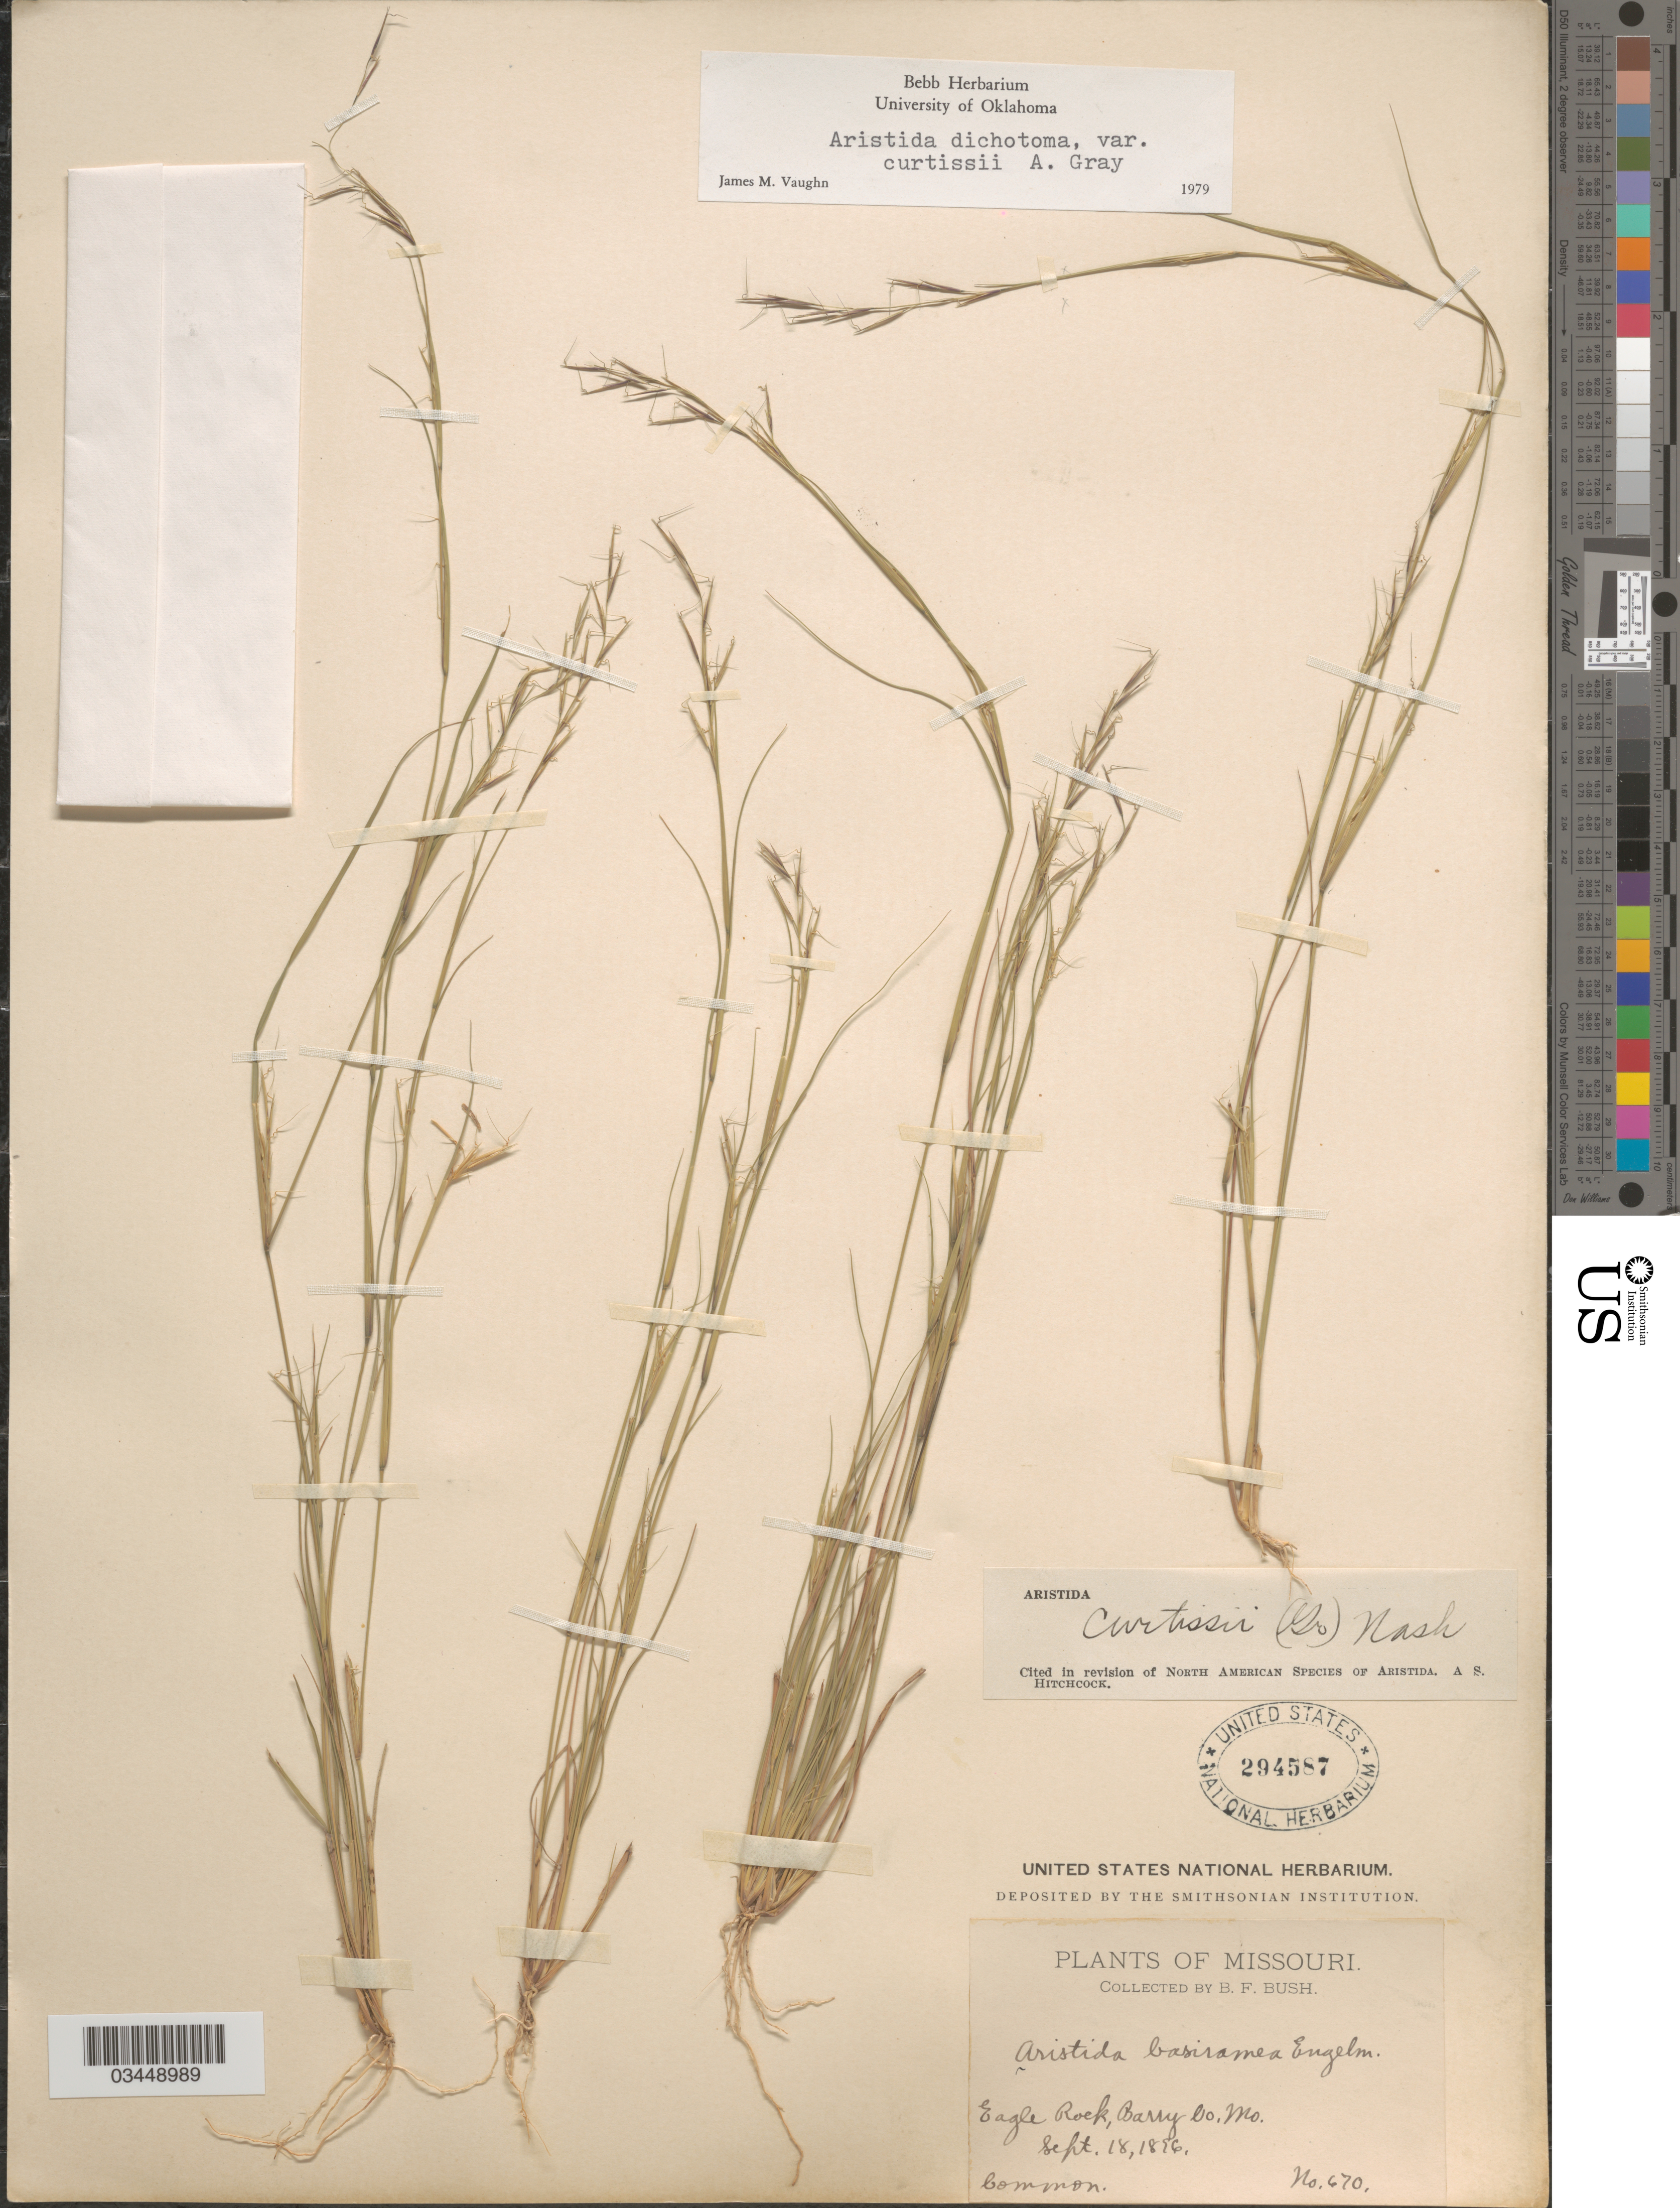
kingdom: Plantae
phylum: Tracheophyta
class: Liliopsida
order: Poales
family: Poaceae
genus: Aristida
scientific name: Aristida dichotoma var. curtisii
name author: A. Gray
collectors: B. F. Bush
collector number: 670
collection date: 1896-09-18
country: United States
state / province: Missouri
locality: Eagle Rock, Barry Co.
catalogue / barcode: US 294587